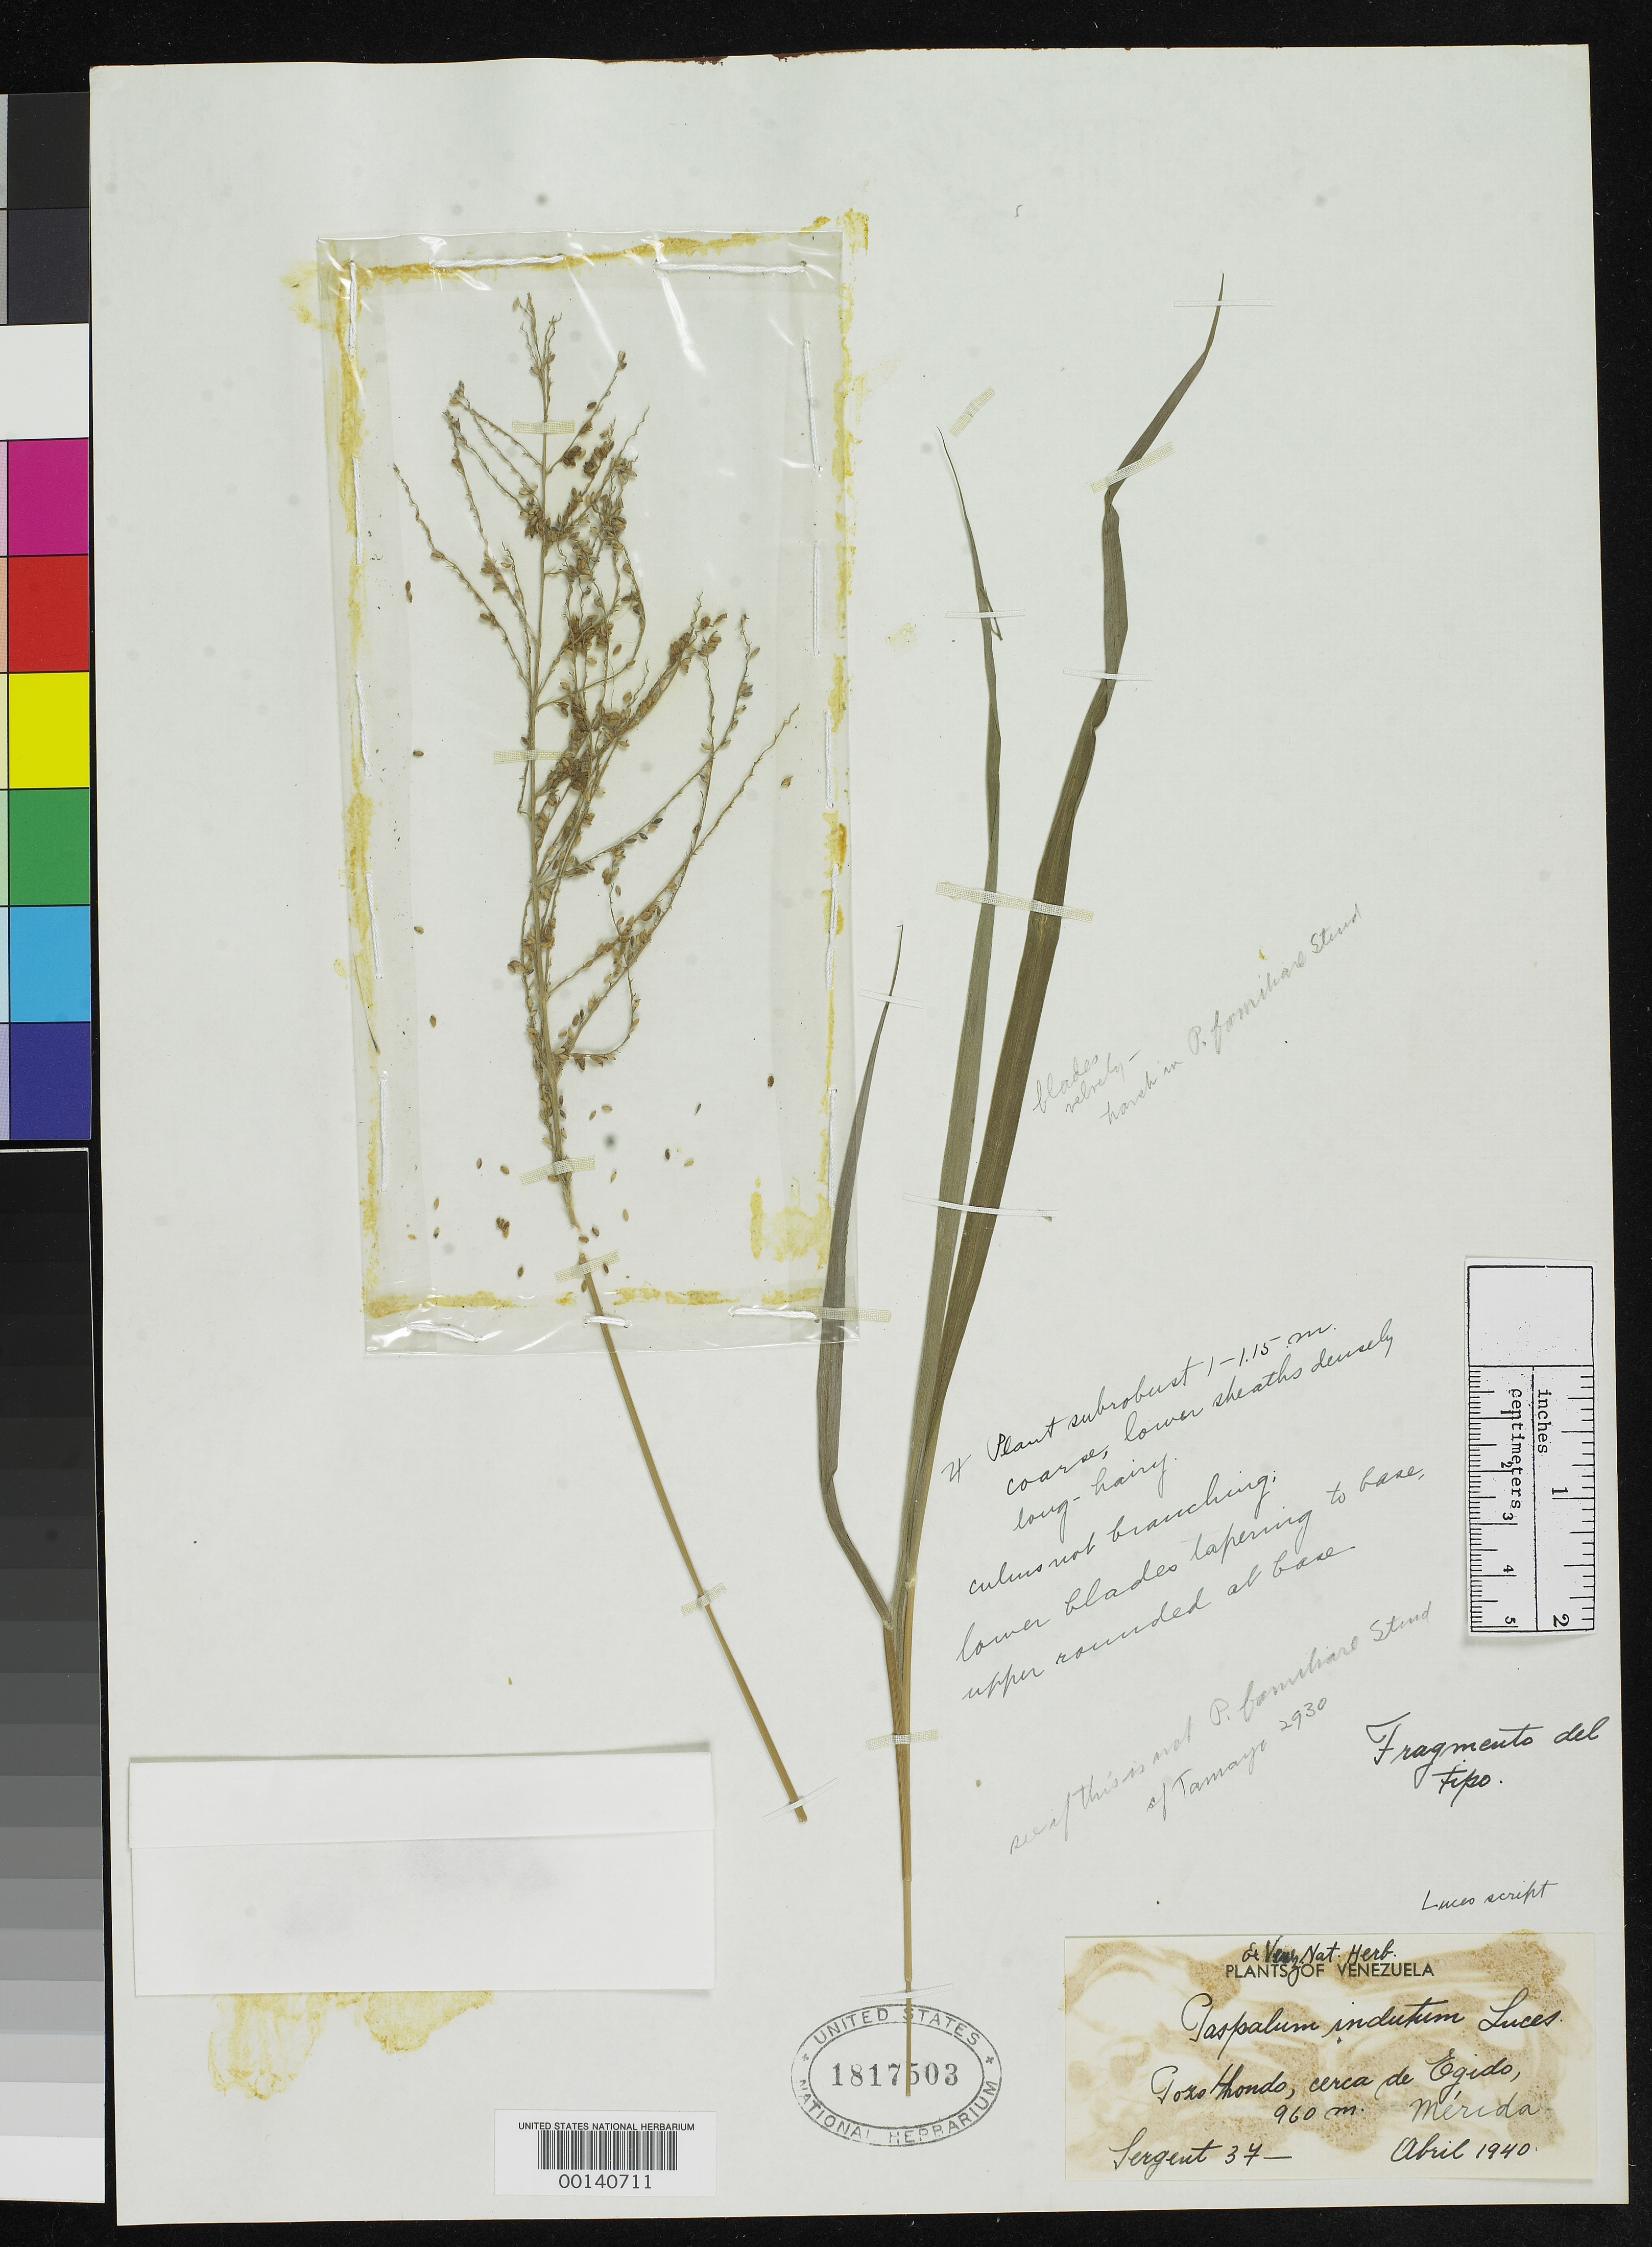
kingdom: Plantae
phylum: Tracheophyta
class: Liliopsida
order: Poales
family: Poaceae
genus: Paspalum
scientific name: Paspalum indutum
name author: Luces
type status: Type Fragment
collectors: R. Sergent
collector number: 37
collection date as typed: Apr 1940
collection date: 1940-04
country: Venezuela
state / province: Mérida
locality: Pozo Hondo near Egido.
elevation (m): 960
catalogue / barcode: US 1817503